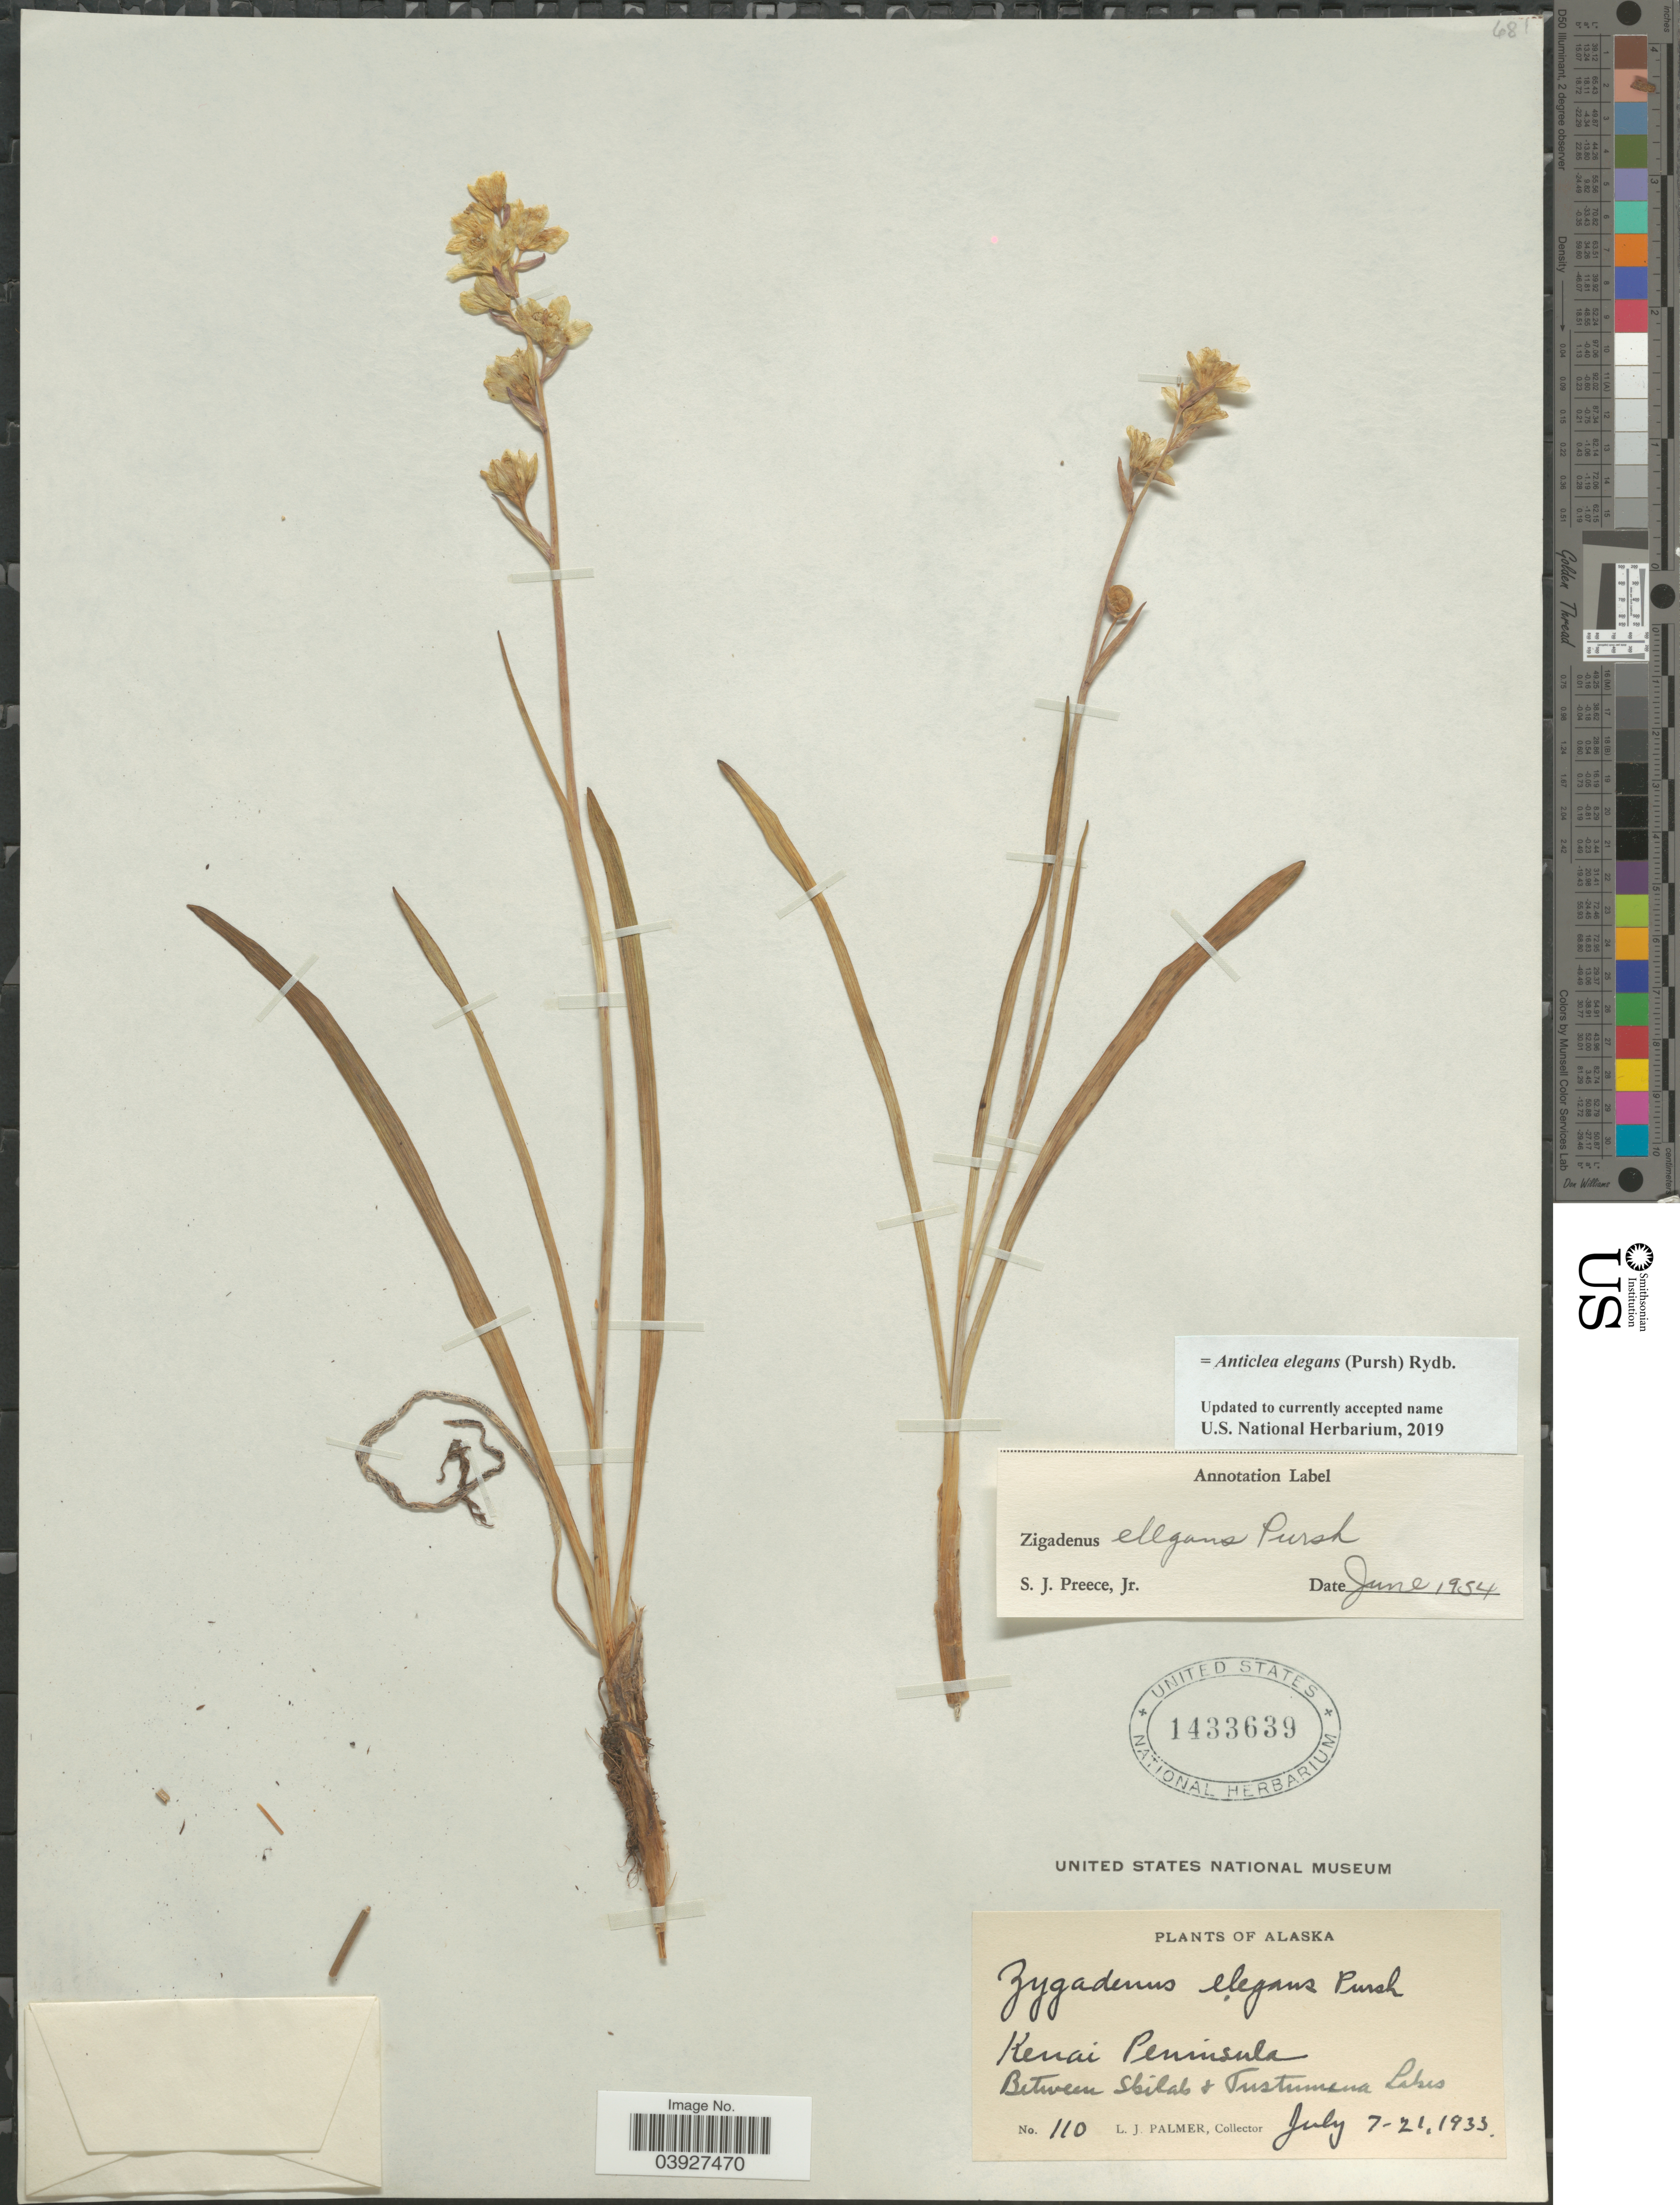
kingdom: Plantae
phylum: Tracheophyta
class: Liliopsida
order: Liliales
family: Melanthiaceae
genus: Anticlea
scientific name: Anticlea elegans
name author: (Pursh) Rydb.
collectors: L. J. Palmer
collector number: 110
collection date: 1933-07-07/1933-07-21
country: United States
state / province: Alaska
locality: Kenai Peninsula . Between Shilab & Tustumena Lakes.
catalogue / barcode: US 1433639